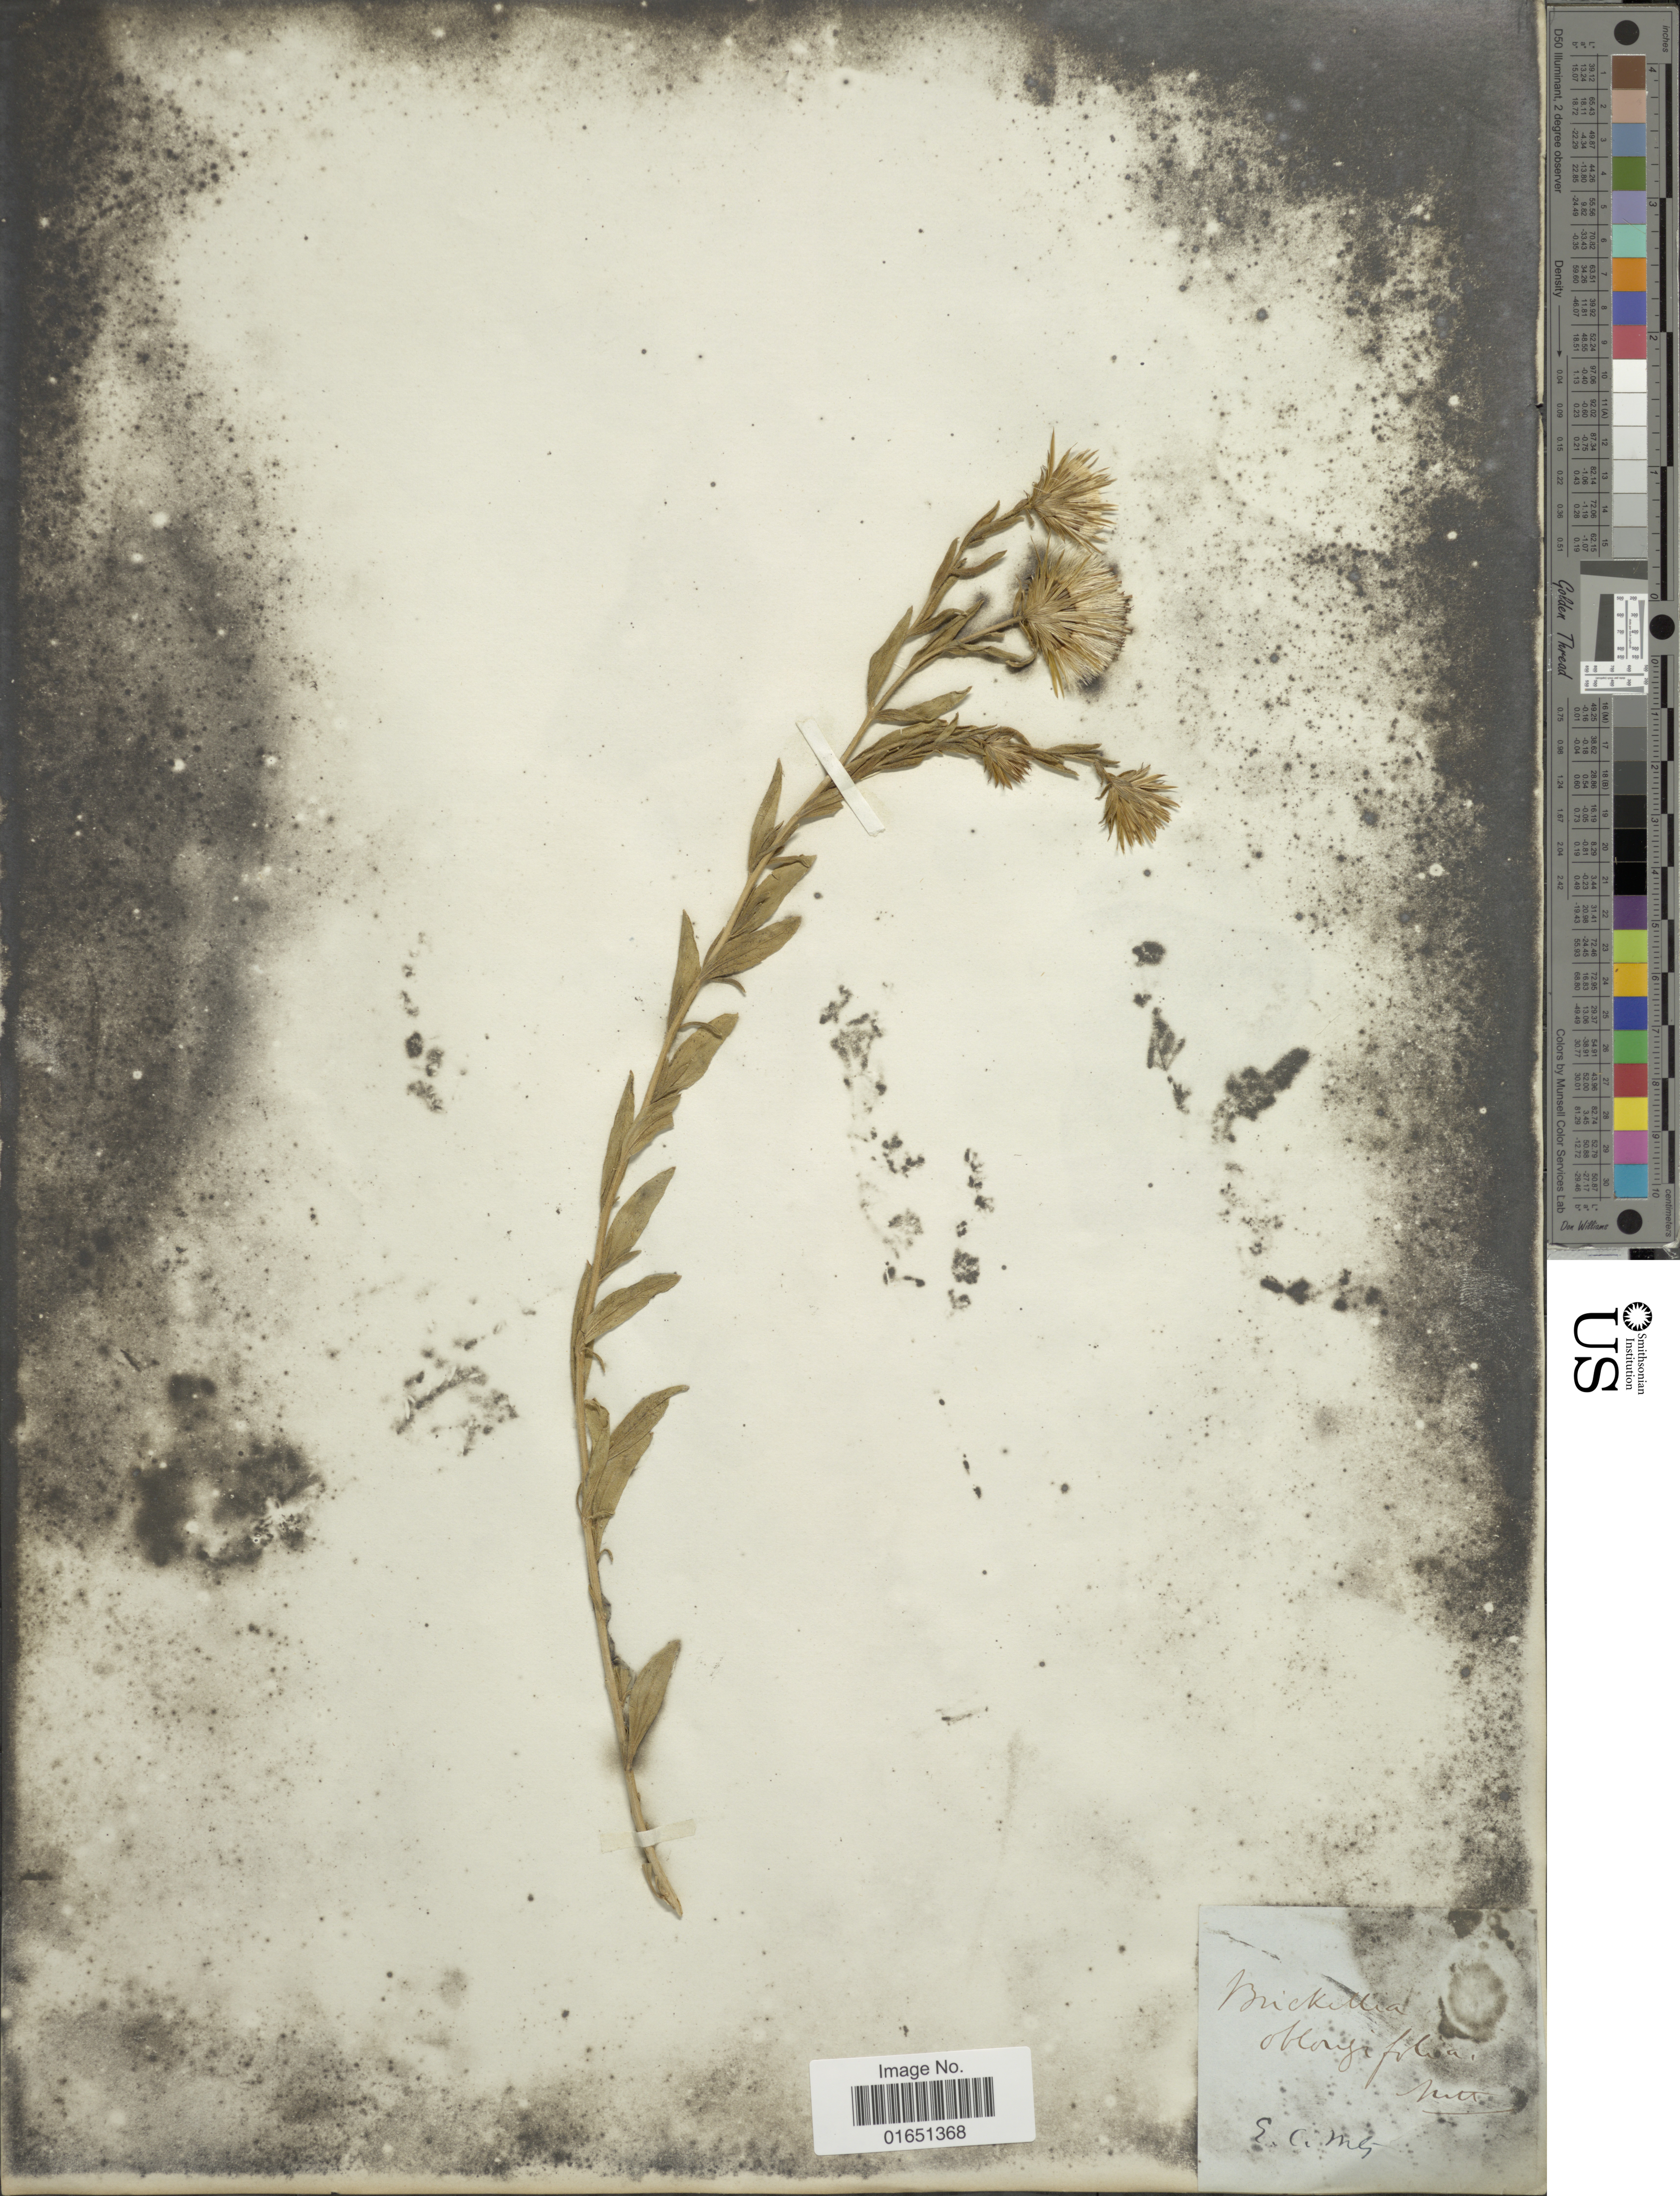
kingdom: Plantae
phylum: Tracheophyta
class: Magnoliopsida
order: Asterales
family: Asteraceae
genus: Brickellia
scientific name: Brickellia oblongifolia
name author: Nutt.